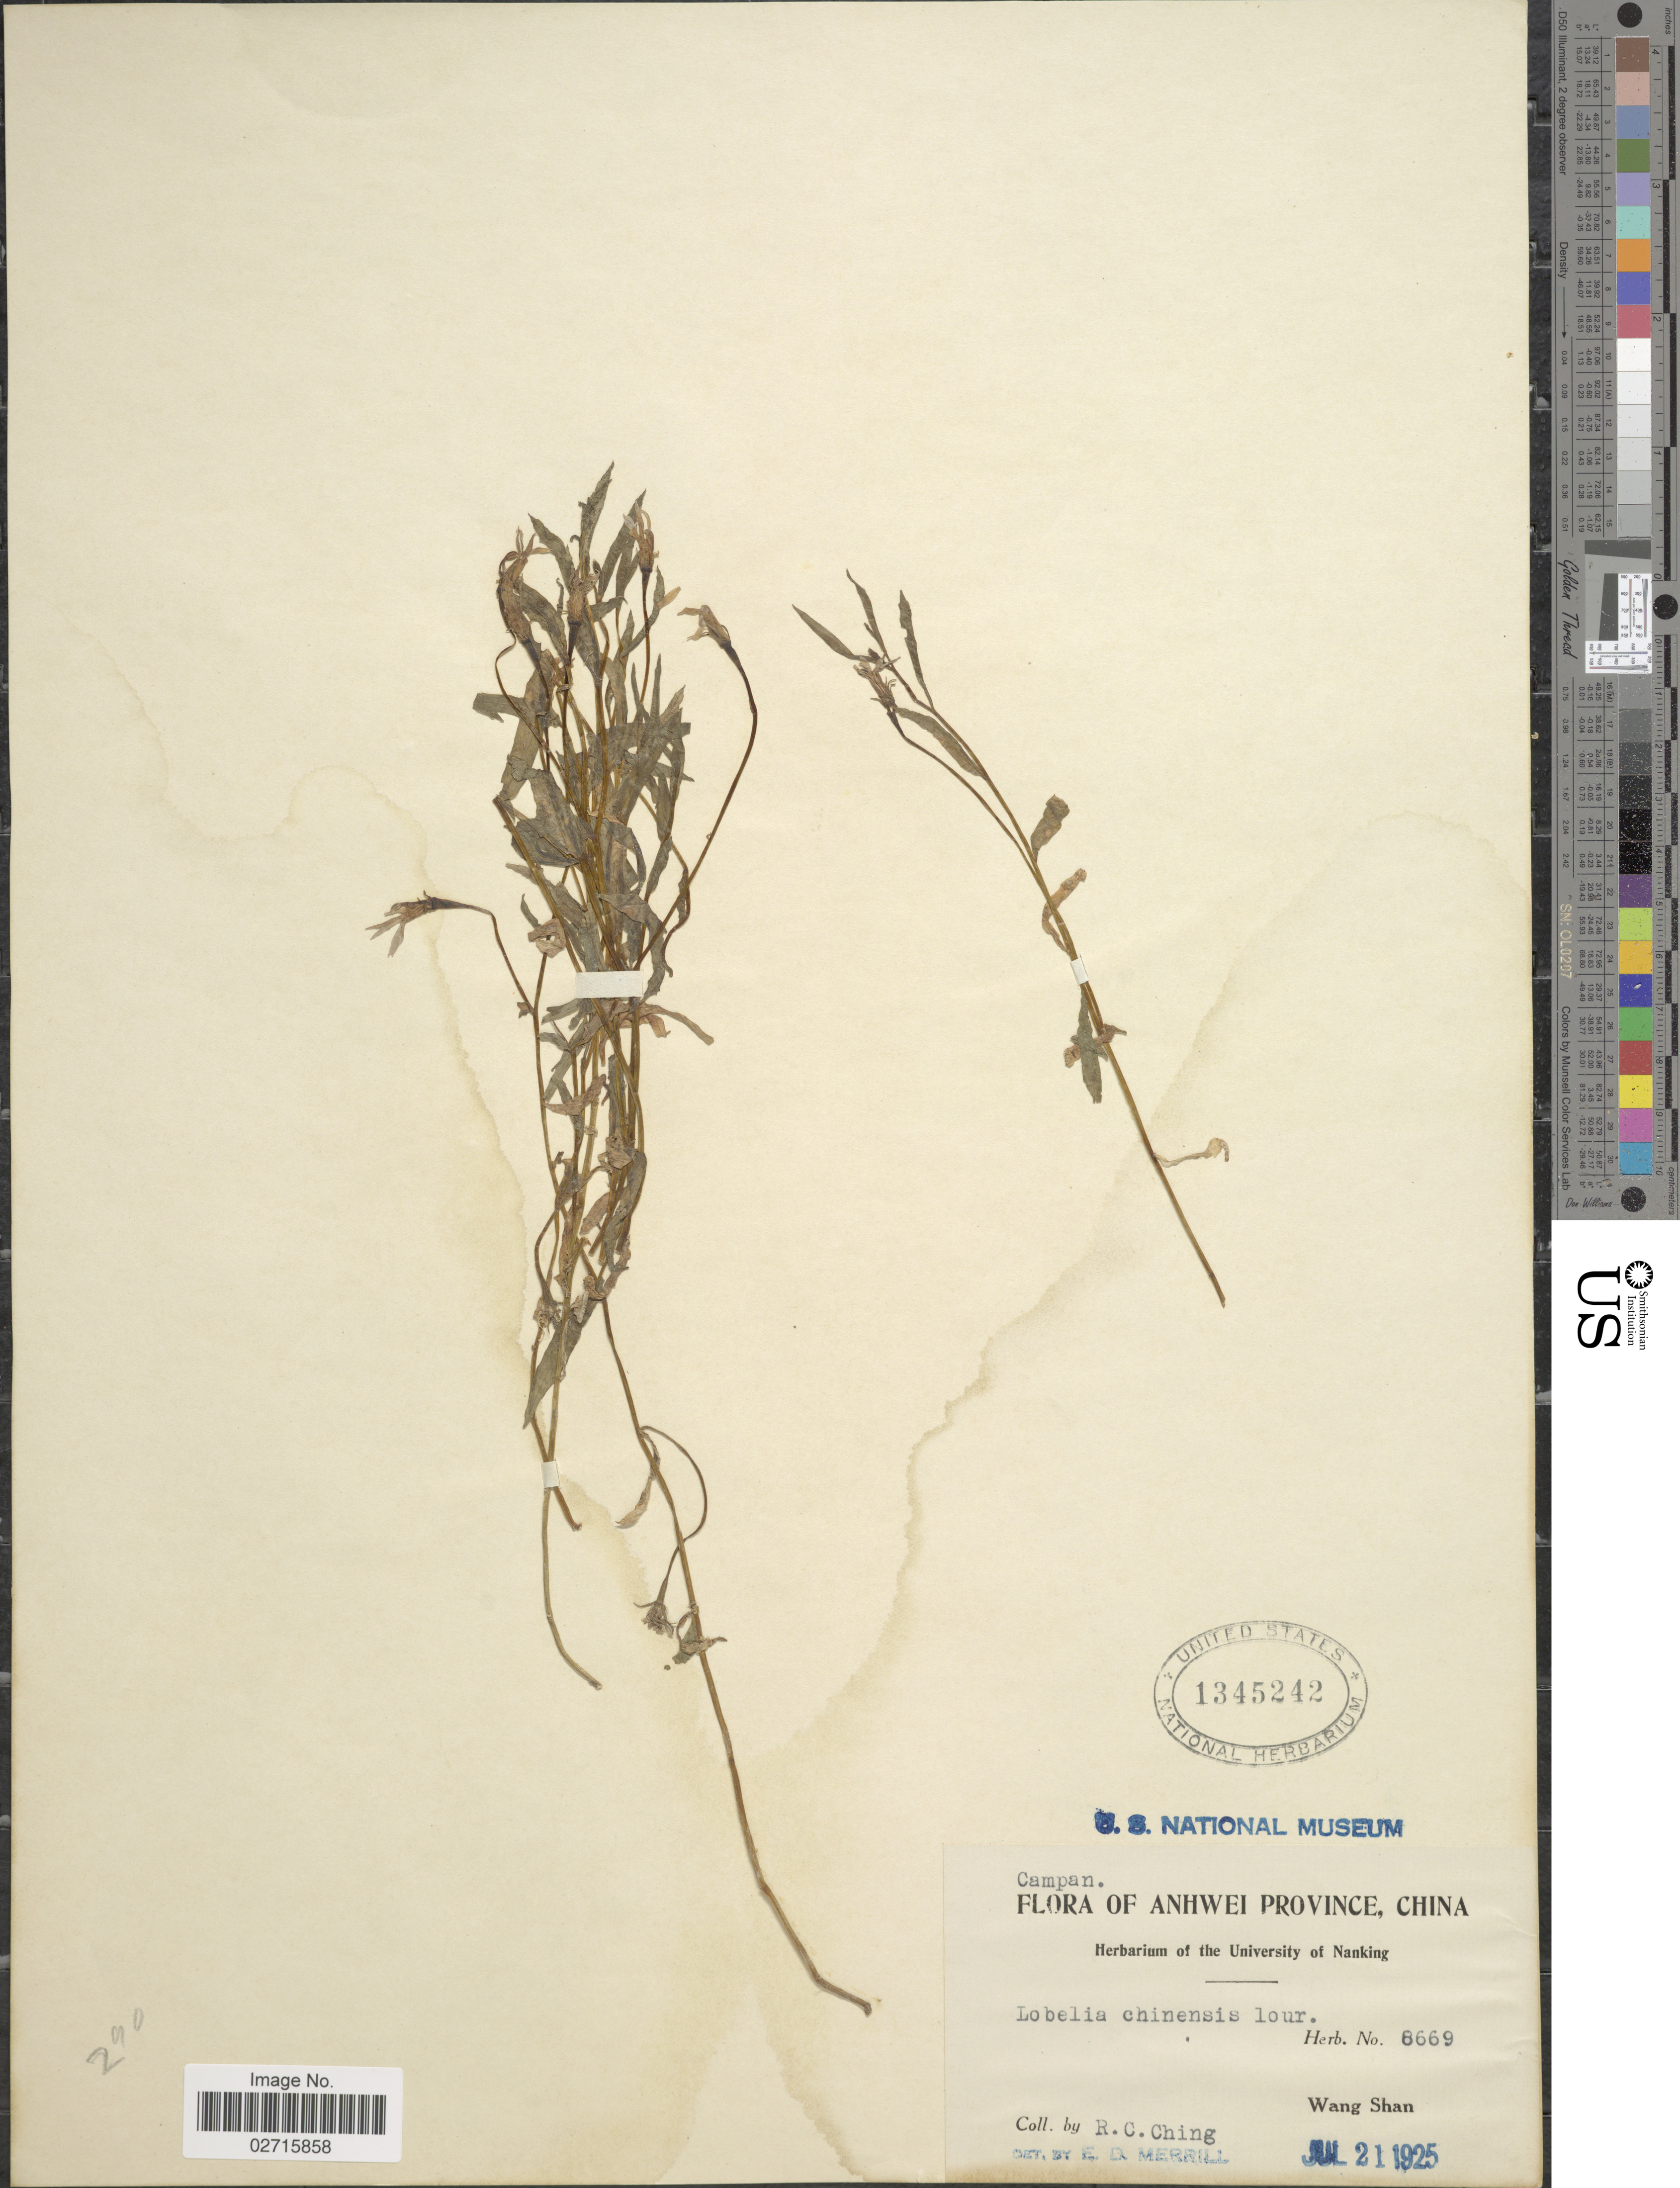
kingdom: Plantae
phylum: Tracheophyta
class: Magnoliopsida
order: Asterales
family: Campanulaceae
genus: Lobelia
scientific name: Lobelia chinensis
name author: Lour.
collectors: R. C. Ching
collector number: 8669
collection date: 1925-07-21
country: China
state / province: Anhui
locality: Anhwei Province. Wang Shan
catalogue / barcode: US 1345242